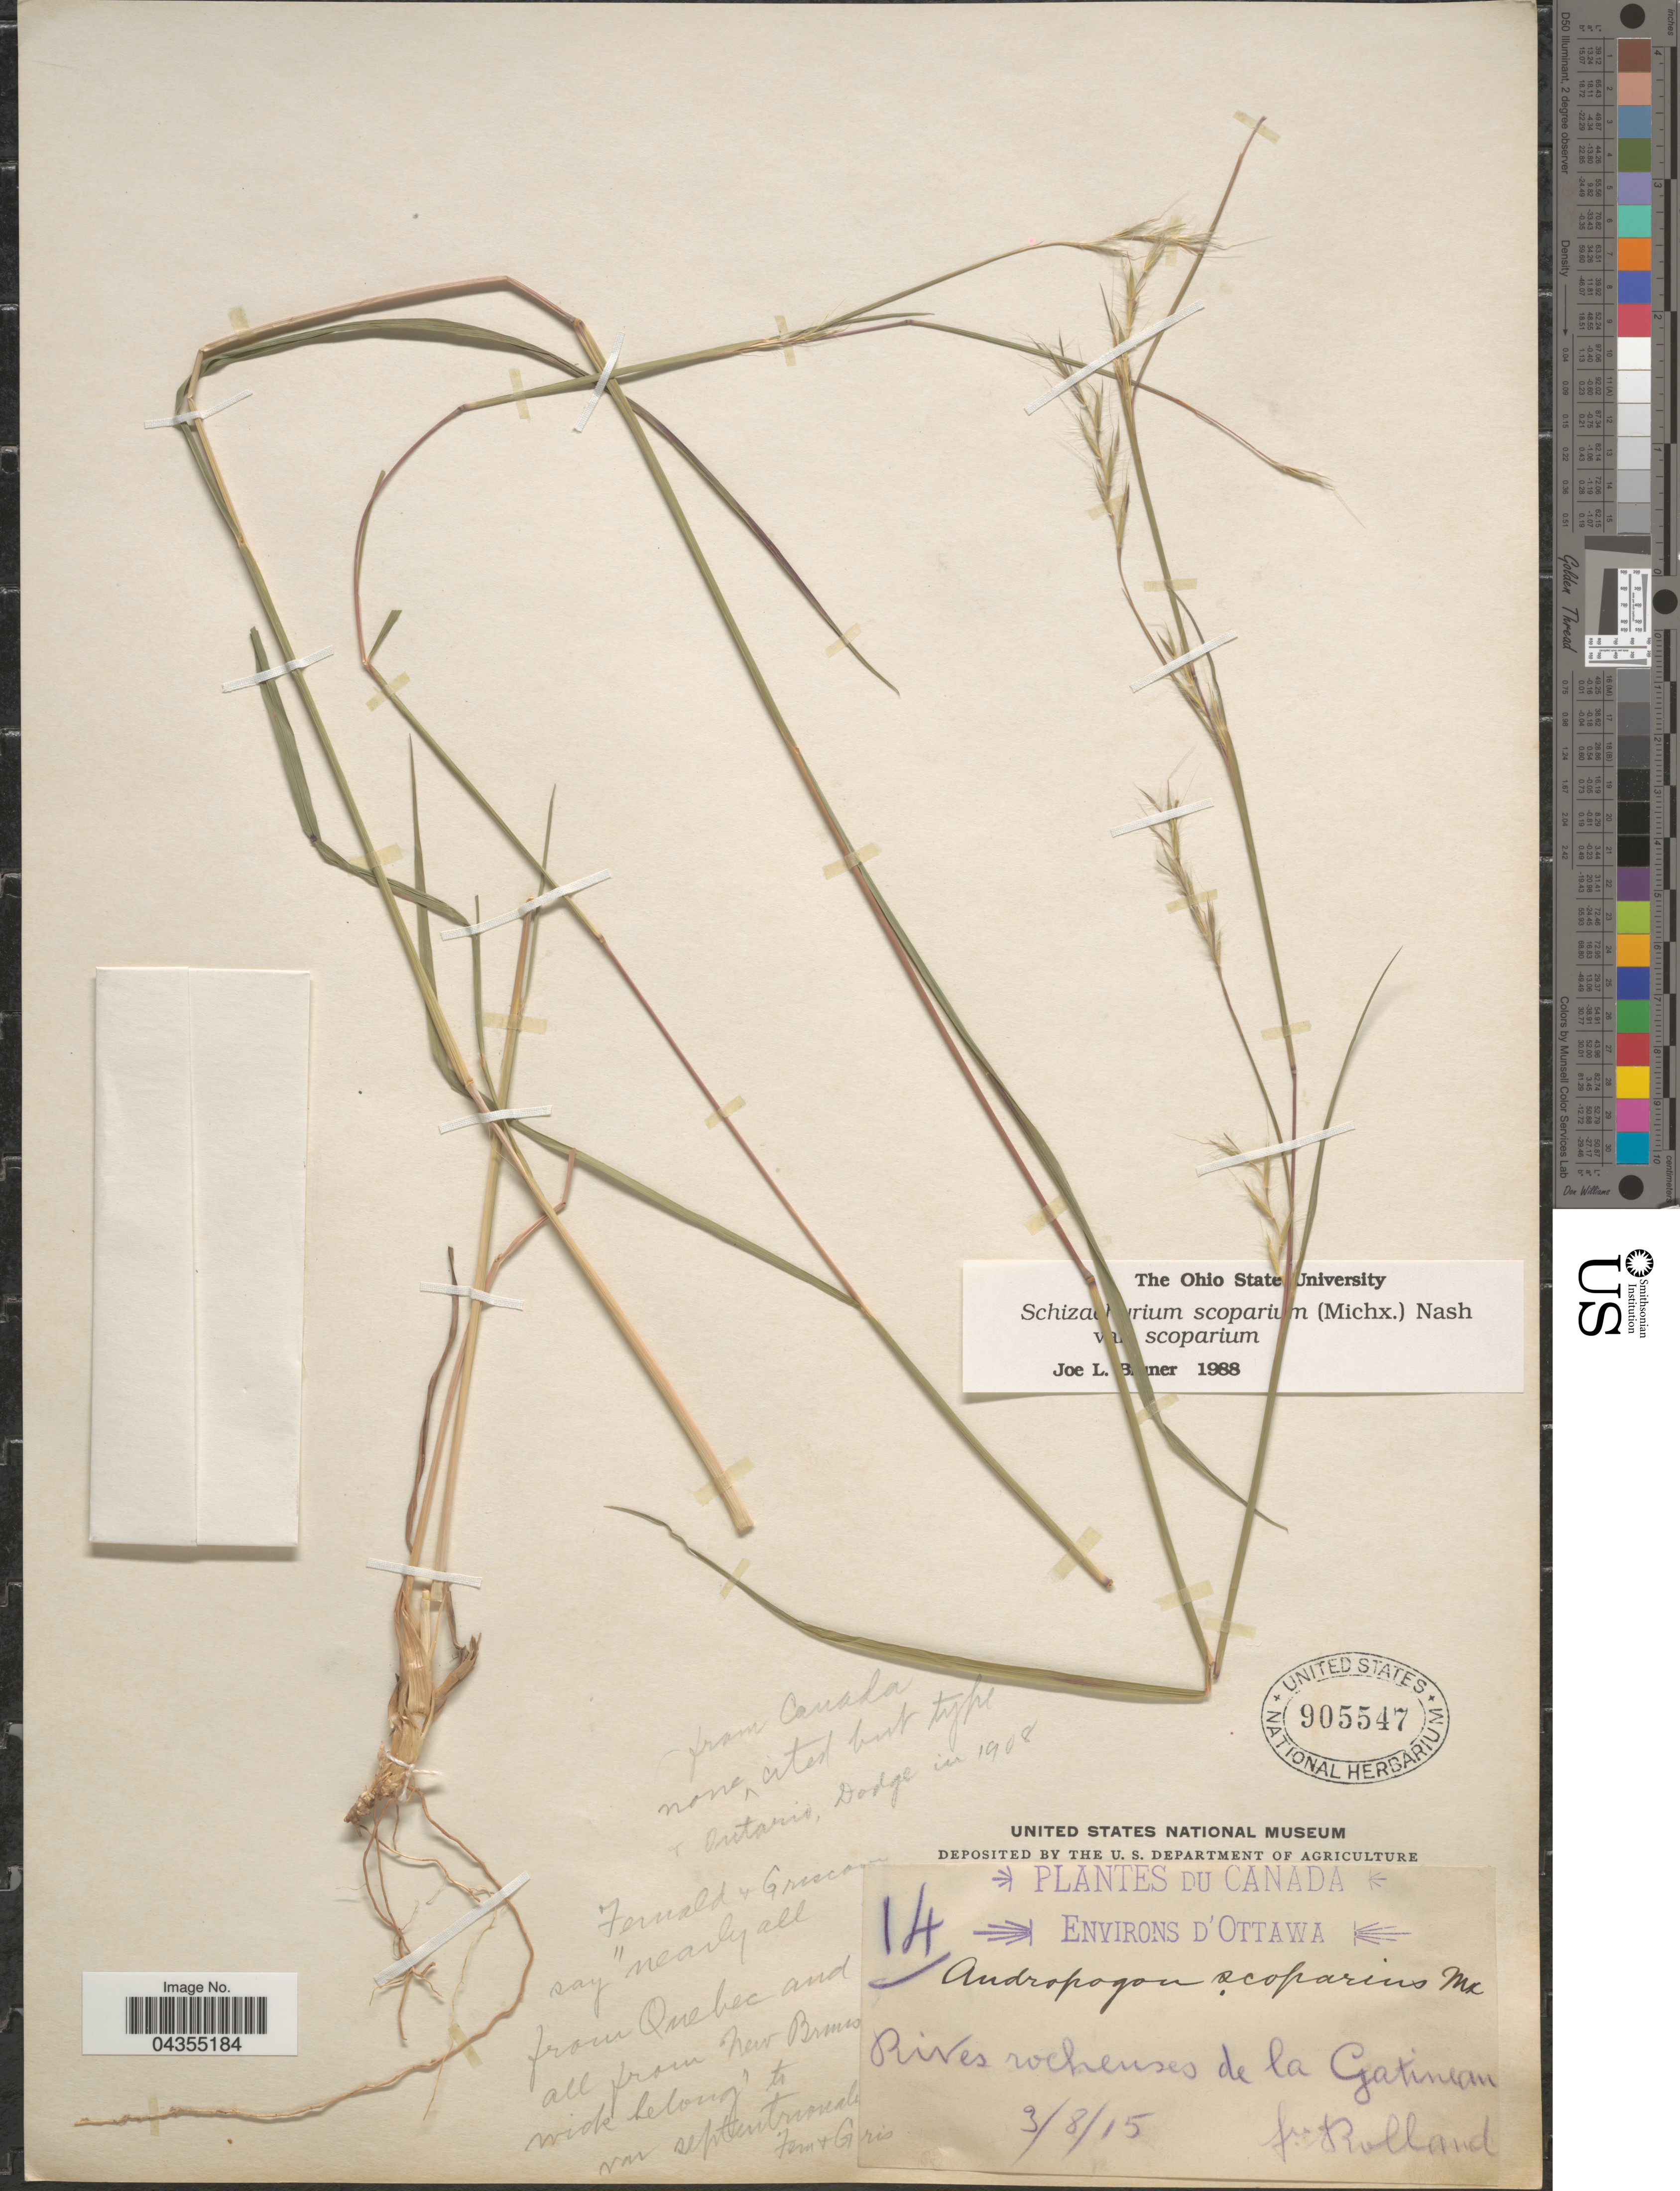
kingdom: Plantae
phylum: Tracheophyta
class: Liliopsida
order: Poales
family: Poaceae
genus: Schizachyrium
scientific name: Schizachyrium scoparium var. scoparium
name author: (Michx.) Nash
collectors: F. Rolland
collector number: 14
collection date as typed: Transcribed d/m/y: 8/3/15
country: Canada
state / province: Quebec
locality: Environs d'Ottawa. Rives rocheuses de la Gatineau.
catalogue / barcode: US 905547